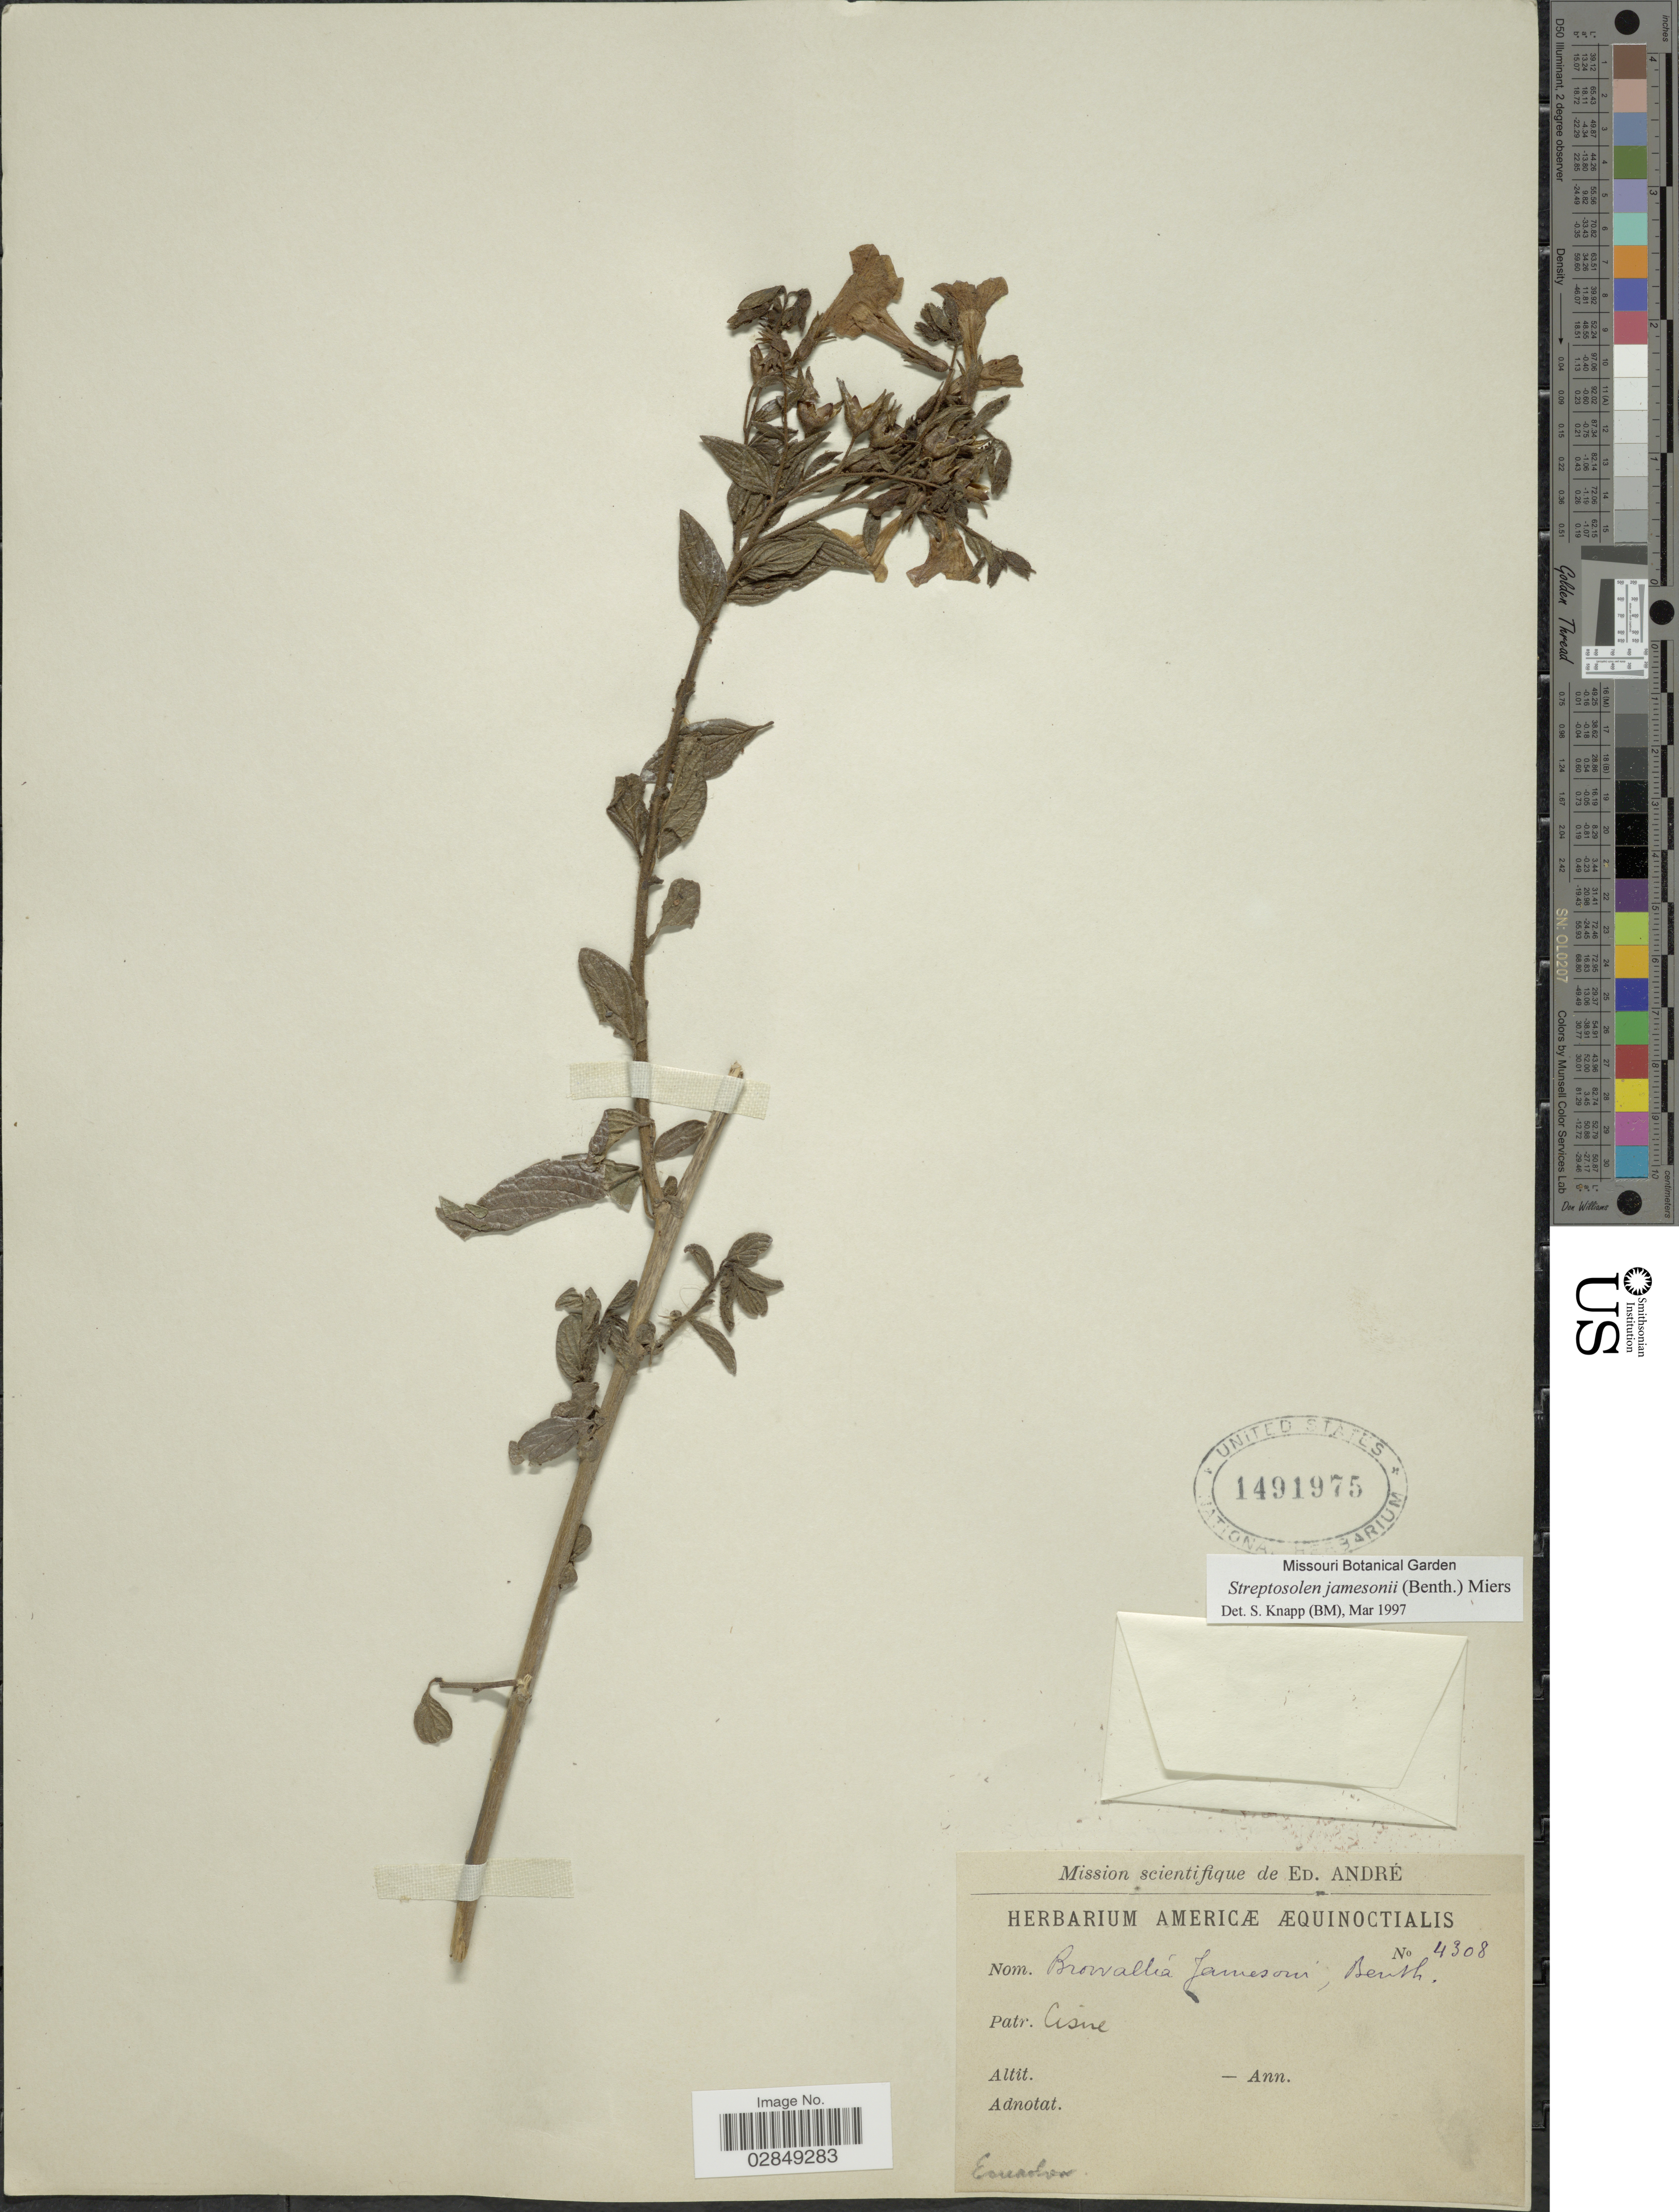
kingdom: Plantae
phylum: Tracheophyta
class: Magnoliopsida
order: Solanales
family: Solanaceae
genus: Streptosolen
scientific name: Streptosolen jamesonii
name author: (Benth.) Miers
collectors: É. F. André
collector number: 4308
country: Ecuador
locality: Americæ Æquinoctialis. Patr. Cisne.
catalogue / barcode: US 1491975